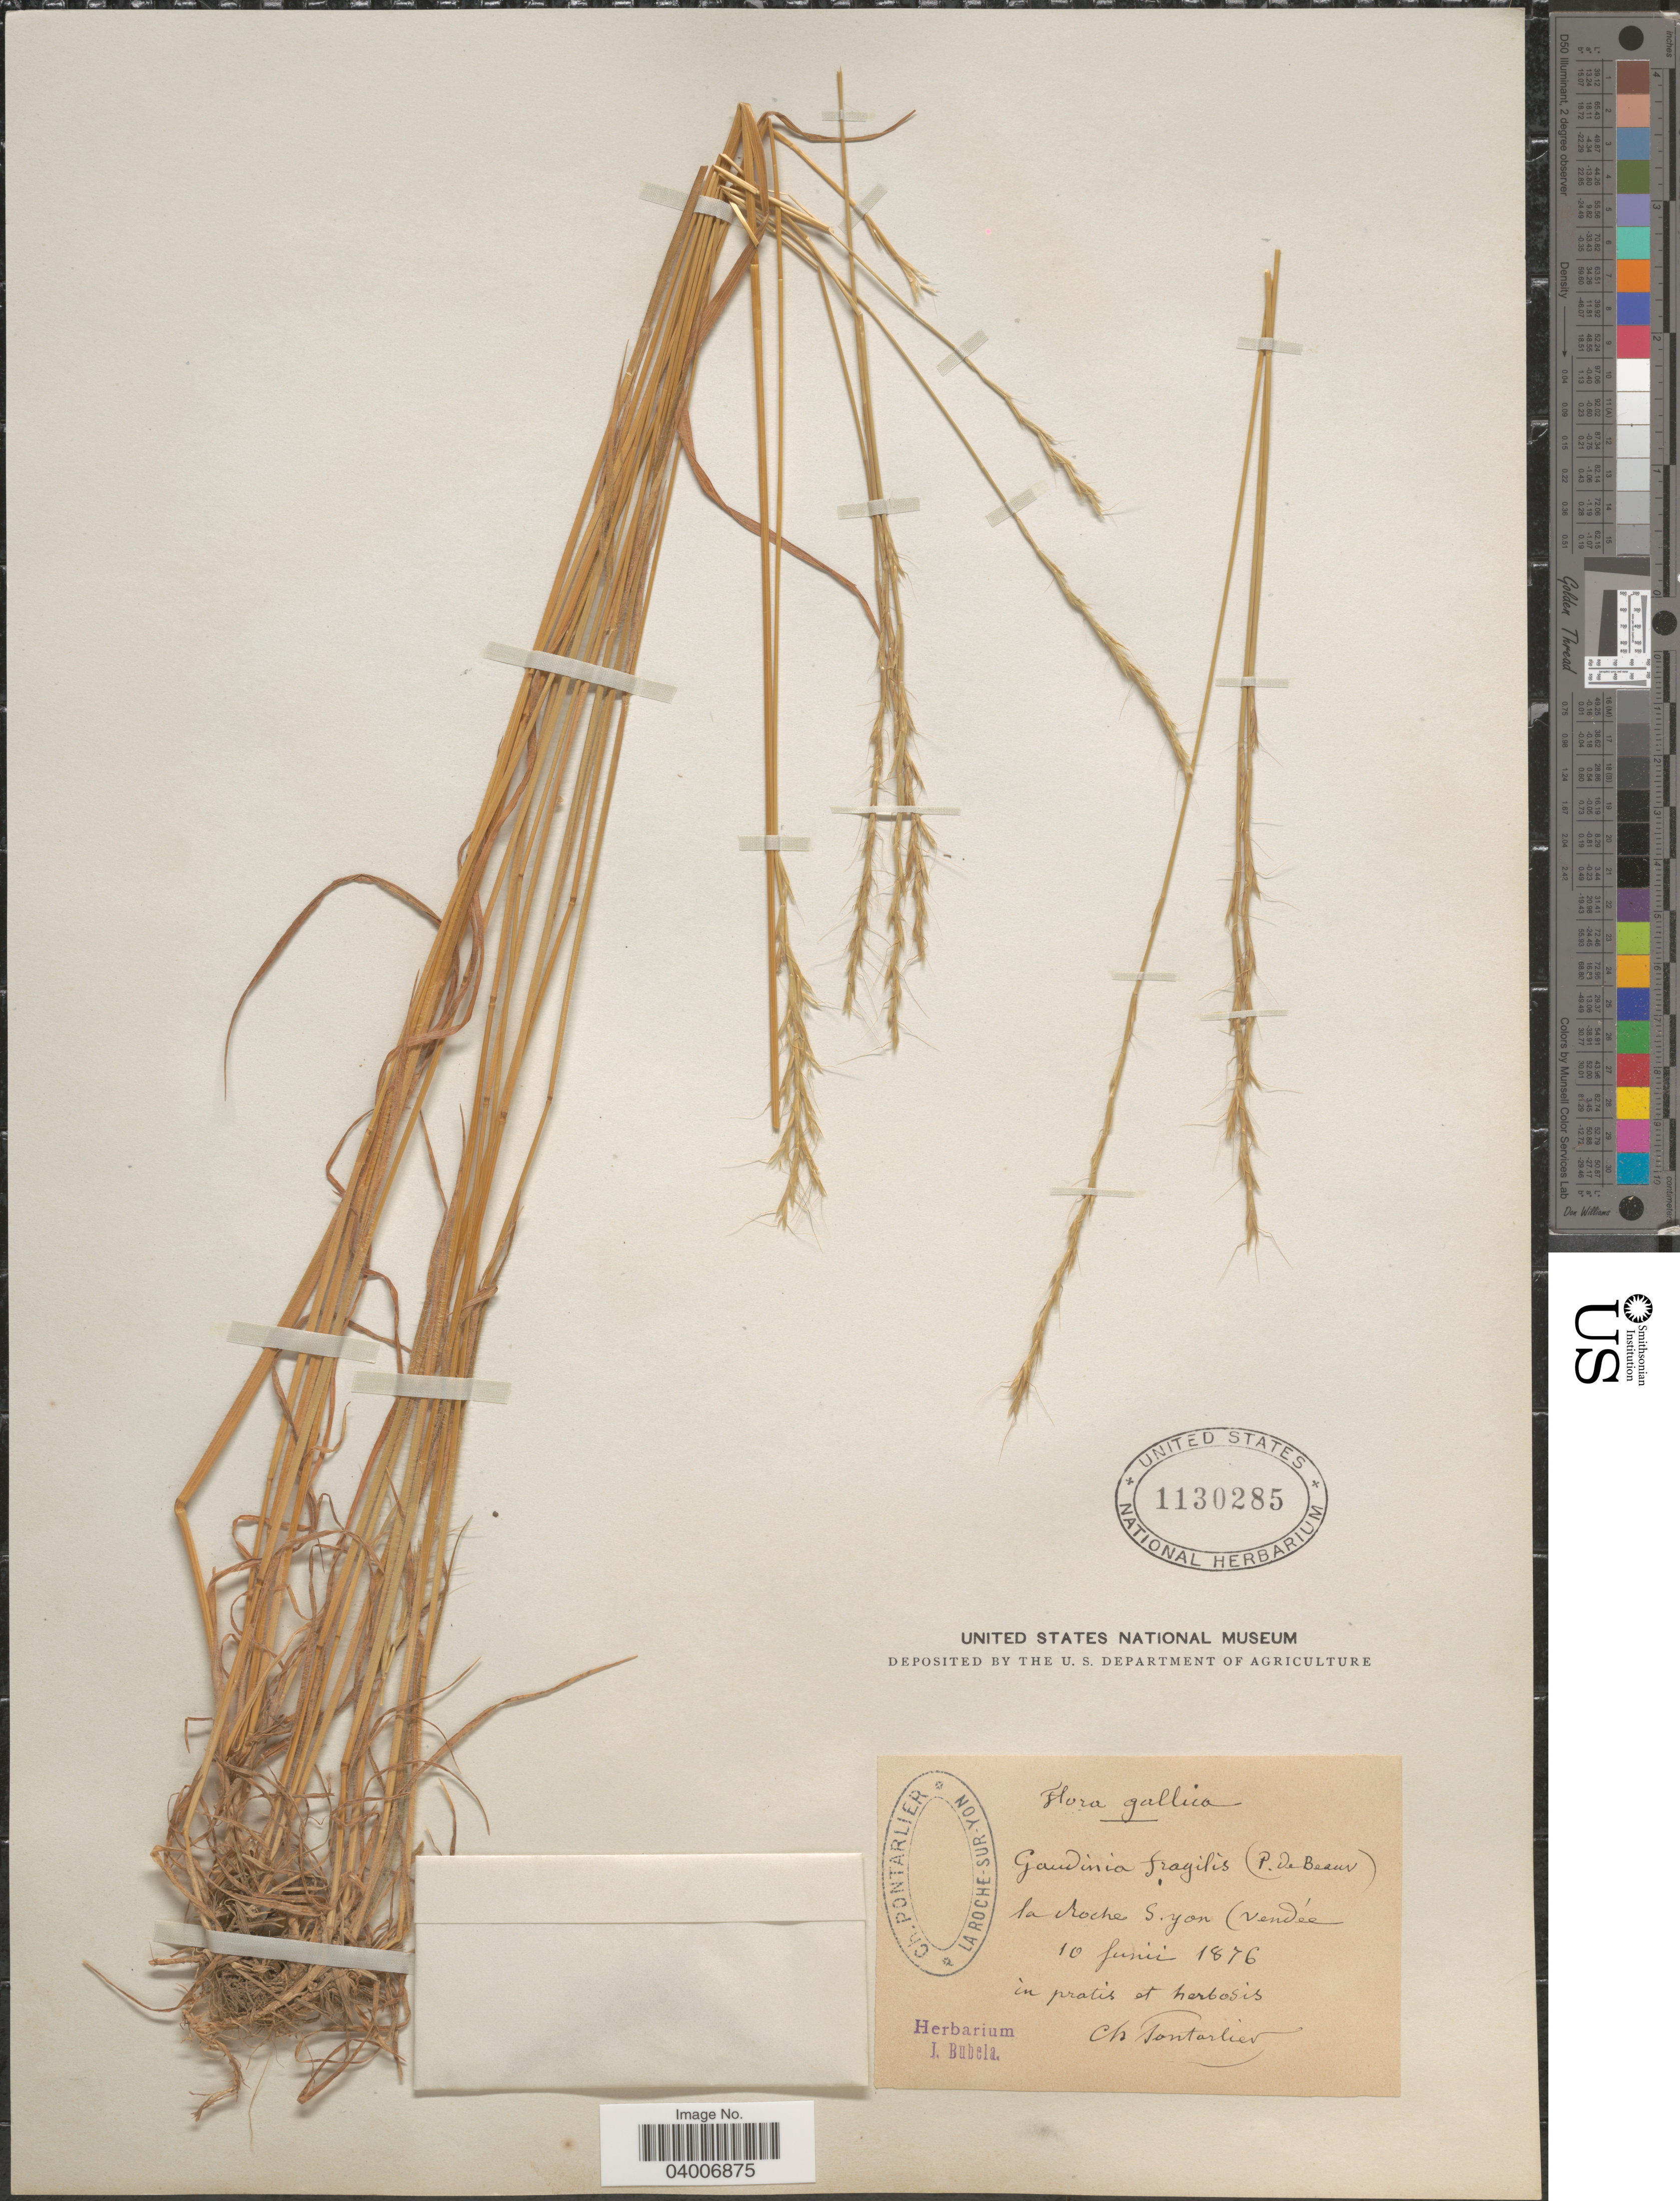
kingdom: Plantae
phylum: Tracheophyta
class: Liliopsida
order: Poales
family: Poaceae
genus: Gaudinia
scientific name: Gaudinia fragilis var. fragilis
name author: (L.) P. Beauv.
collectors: C. Pontarlier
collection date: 1876-06-10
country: France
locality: Gallica. la roche S. yon (Vendée). in pratis et herbosis.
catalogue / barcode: US 1130285